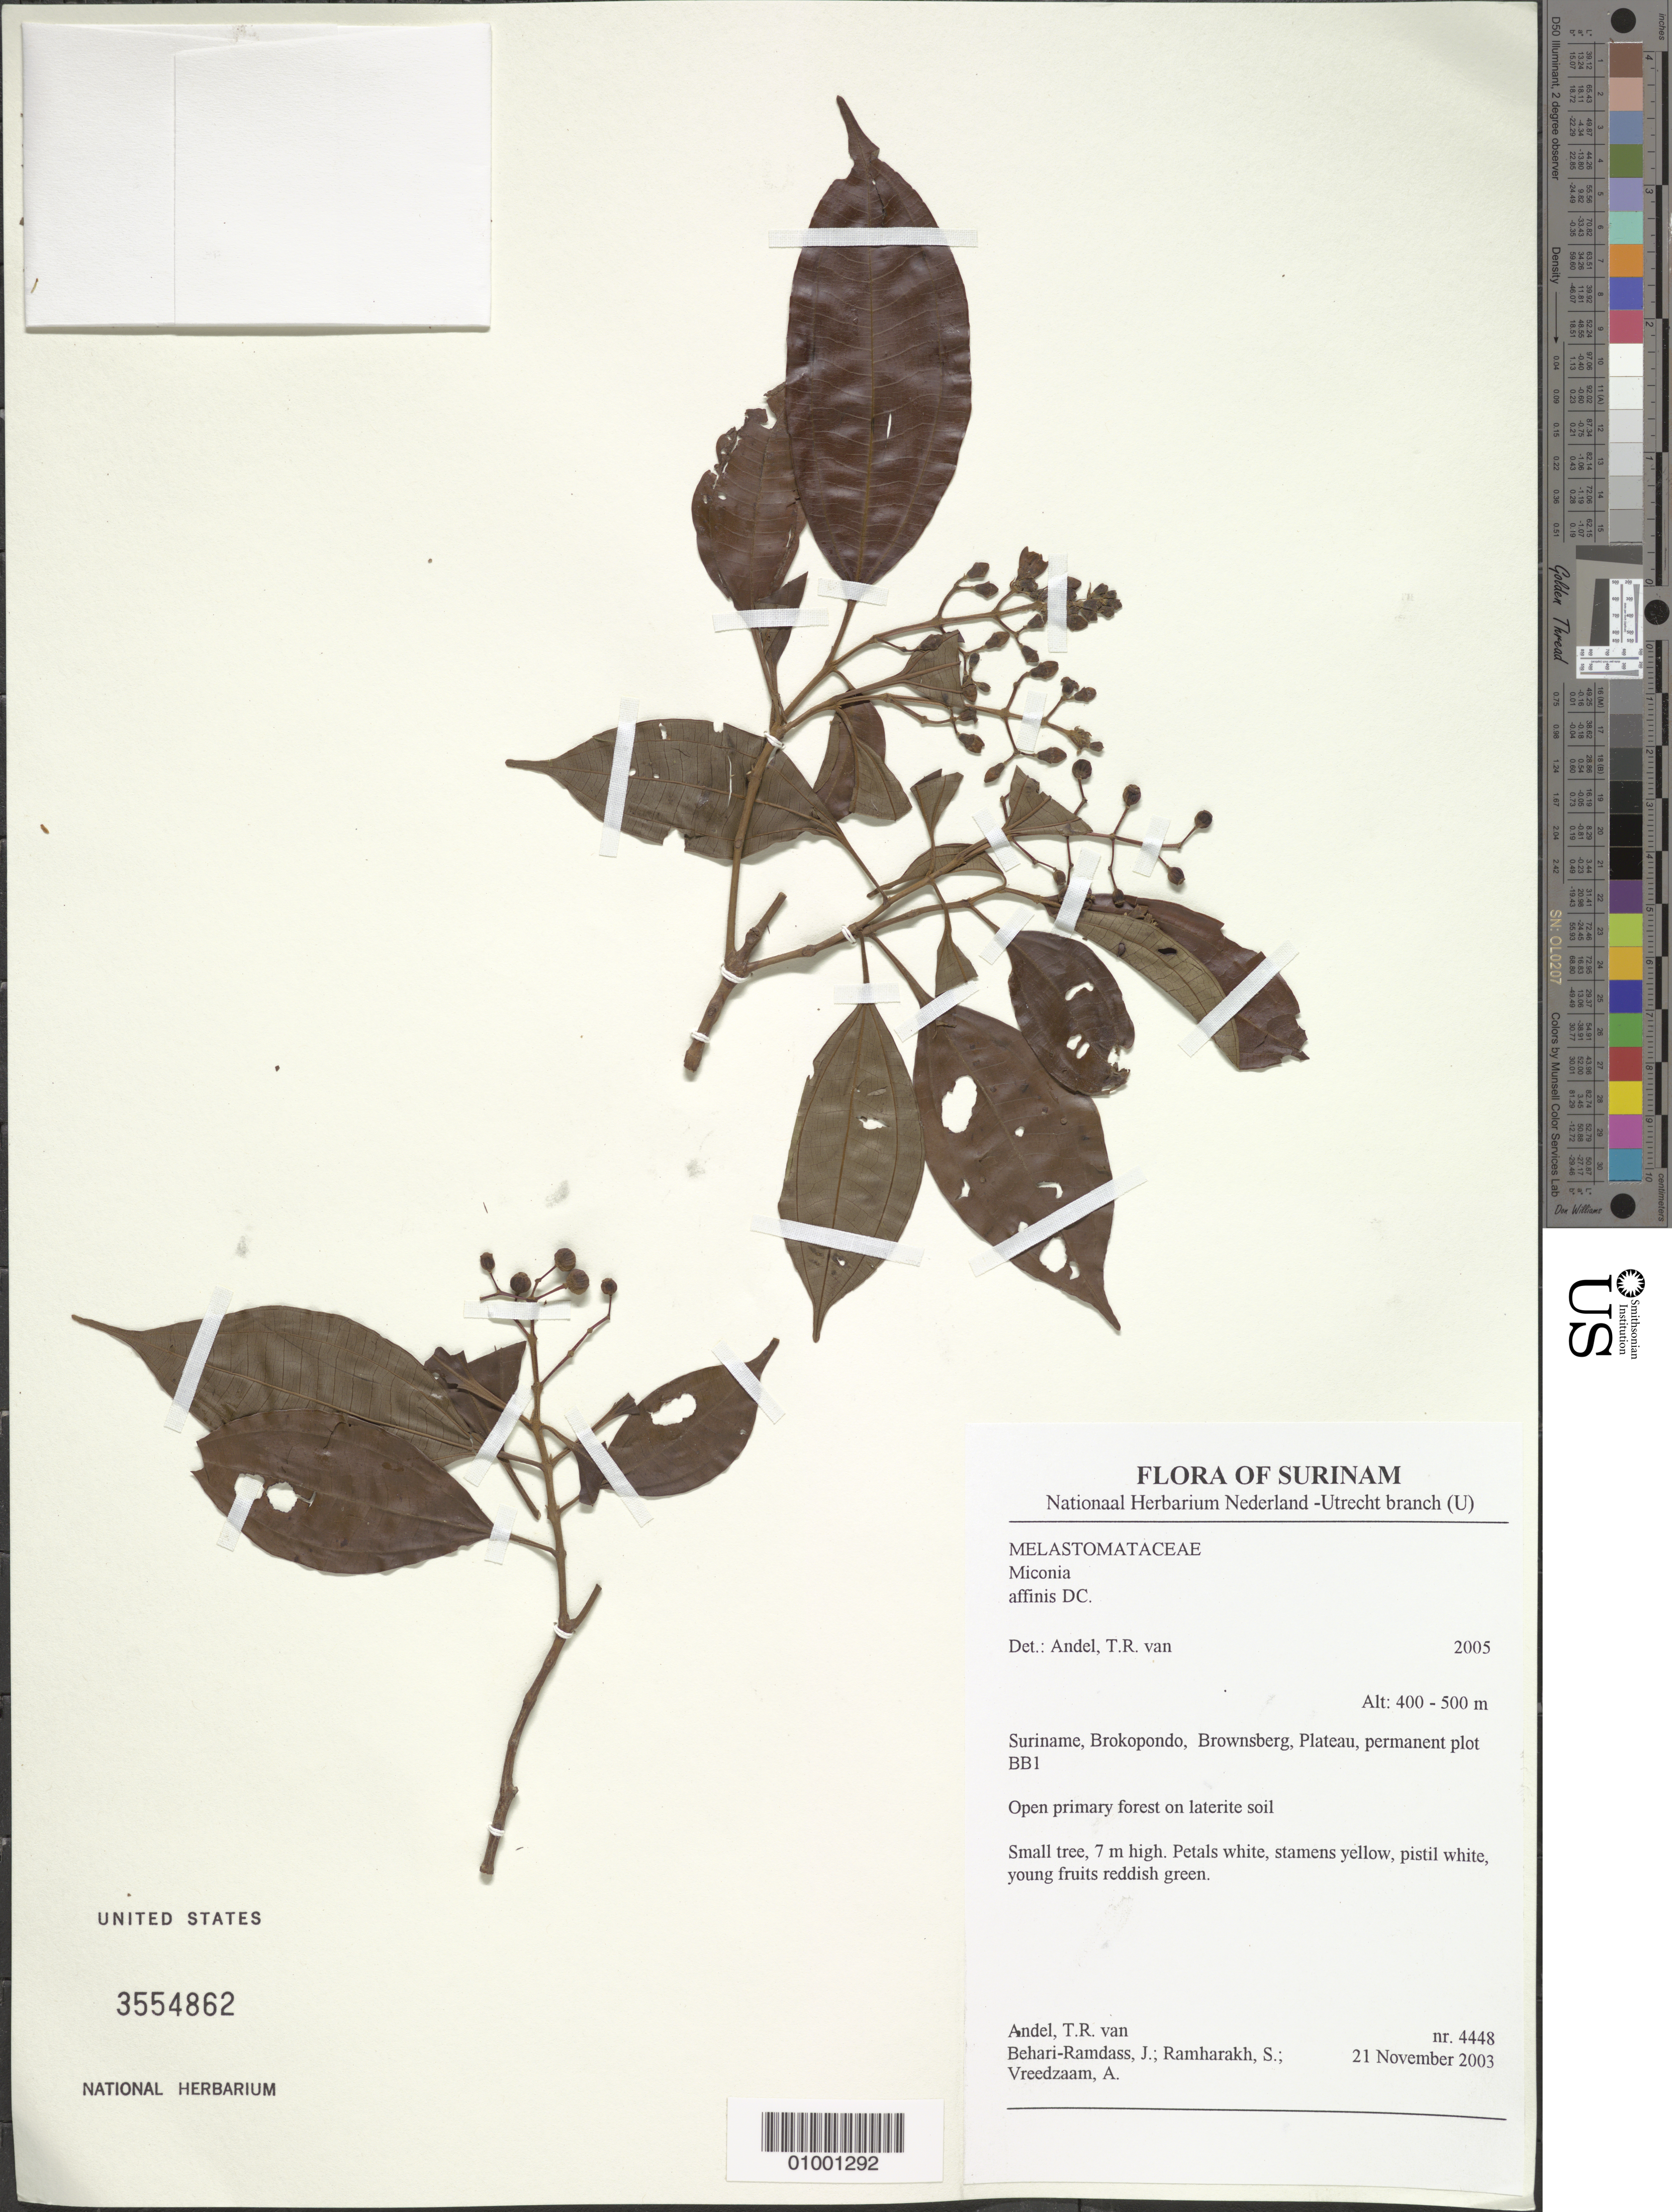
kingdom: Plantae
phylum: Tracheophyta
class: Magnoliopsida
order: Myrtales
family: Melastomataceae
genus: Miconia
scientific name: Miconia affinis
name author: DC.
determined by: Andel, Tinde R. van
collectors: T. R. van Andel, J. Behari-Ramdas, S. Ramharakh & A. Vreedzaam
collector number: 4448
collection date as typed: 21-Nov-03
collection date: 2003-11-21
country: Suriname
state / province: Brokopondo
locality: Brownsberg, Brownsberg plateau, permanent plot BB1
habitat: Open primary forest on laterite soil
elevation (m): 400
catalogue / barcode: US 3554862